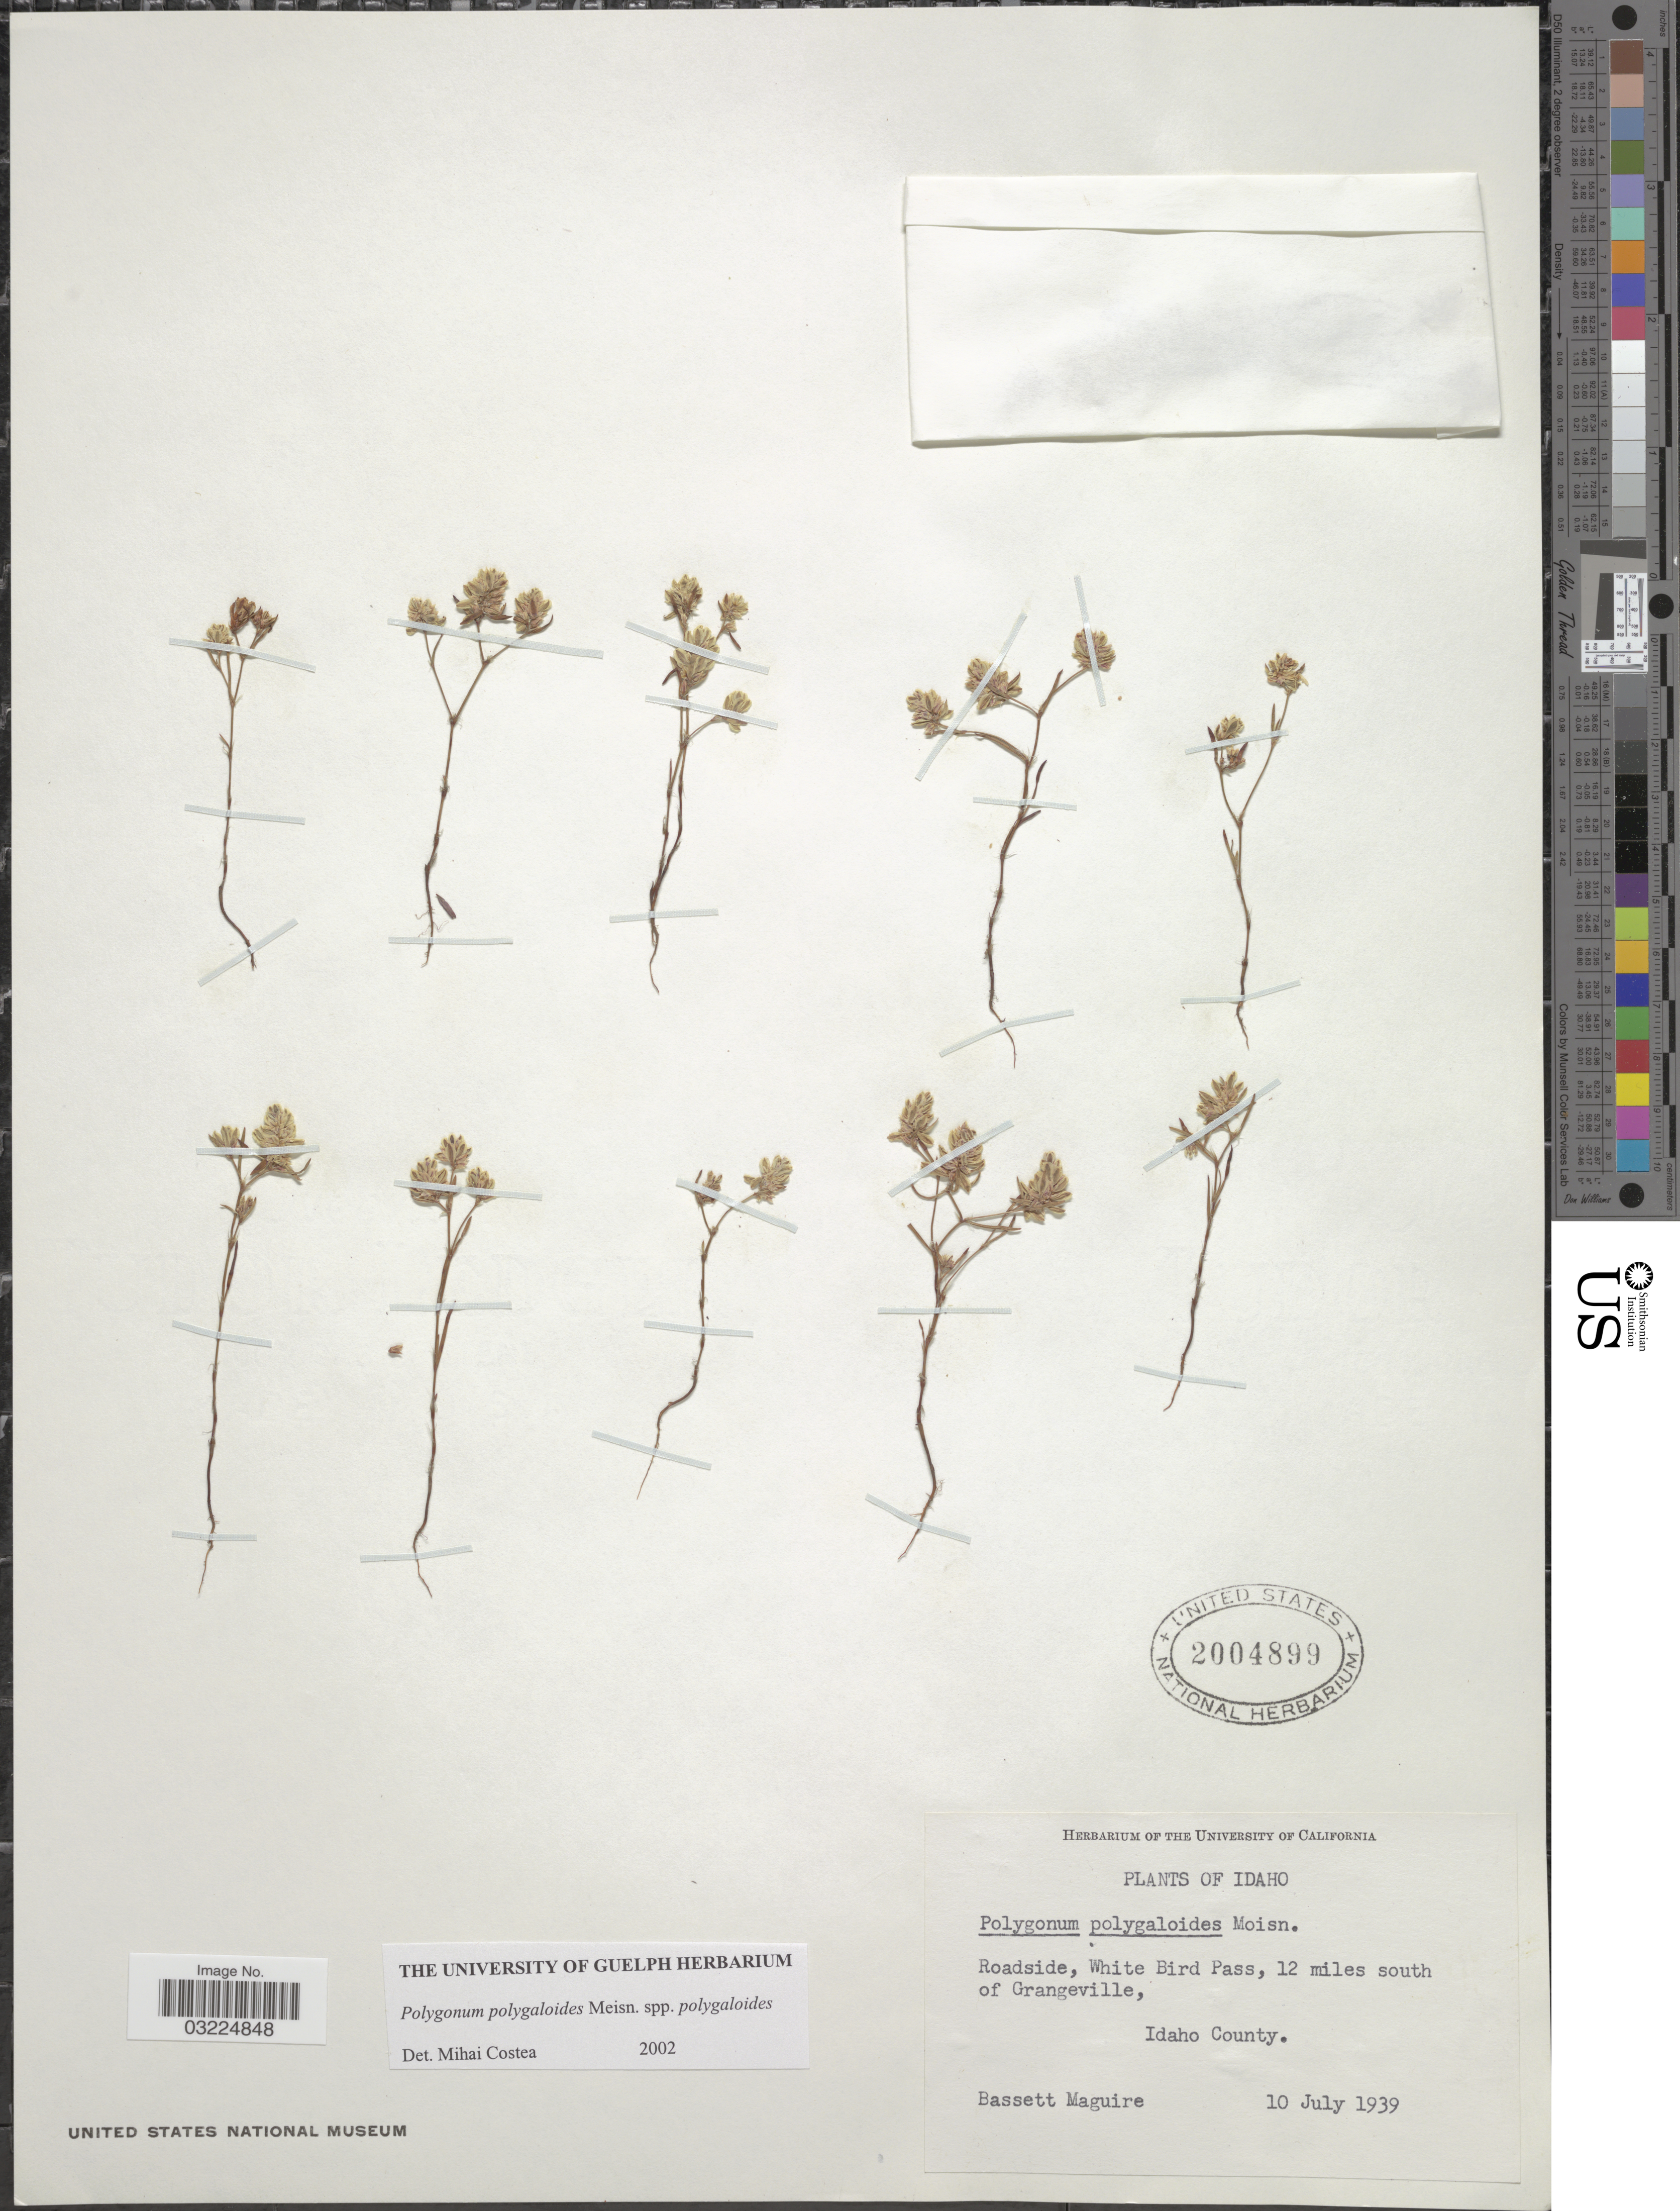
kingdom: Plantae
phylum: Tracheophyta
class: Magnoliopsida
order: Caryophyllales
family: Polygonaceae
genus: Polygonum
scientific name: Polygonum polygaloides subsp. polygaloides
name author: Meisn.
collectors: B. Maguire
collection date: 1939-07-10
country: United States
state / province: Idaho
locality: Roadside, White Bird Pass, 12 miles south of Grangeville, Idaho County.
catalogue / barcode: US 2004899